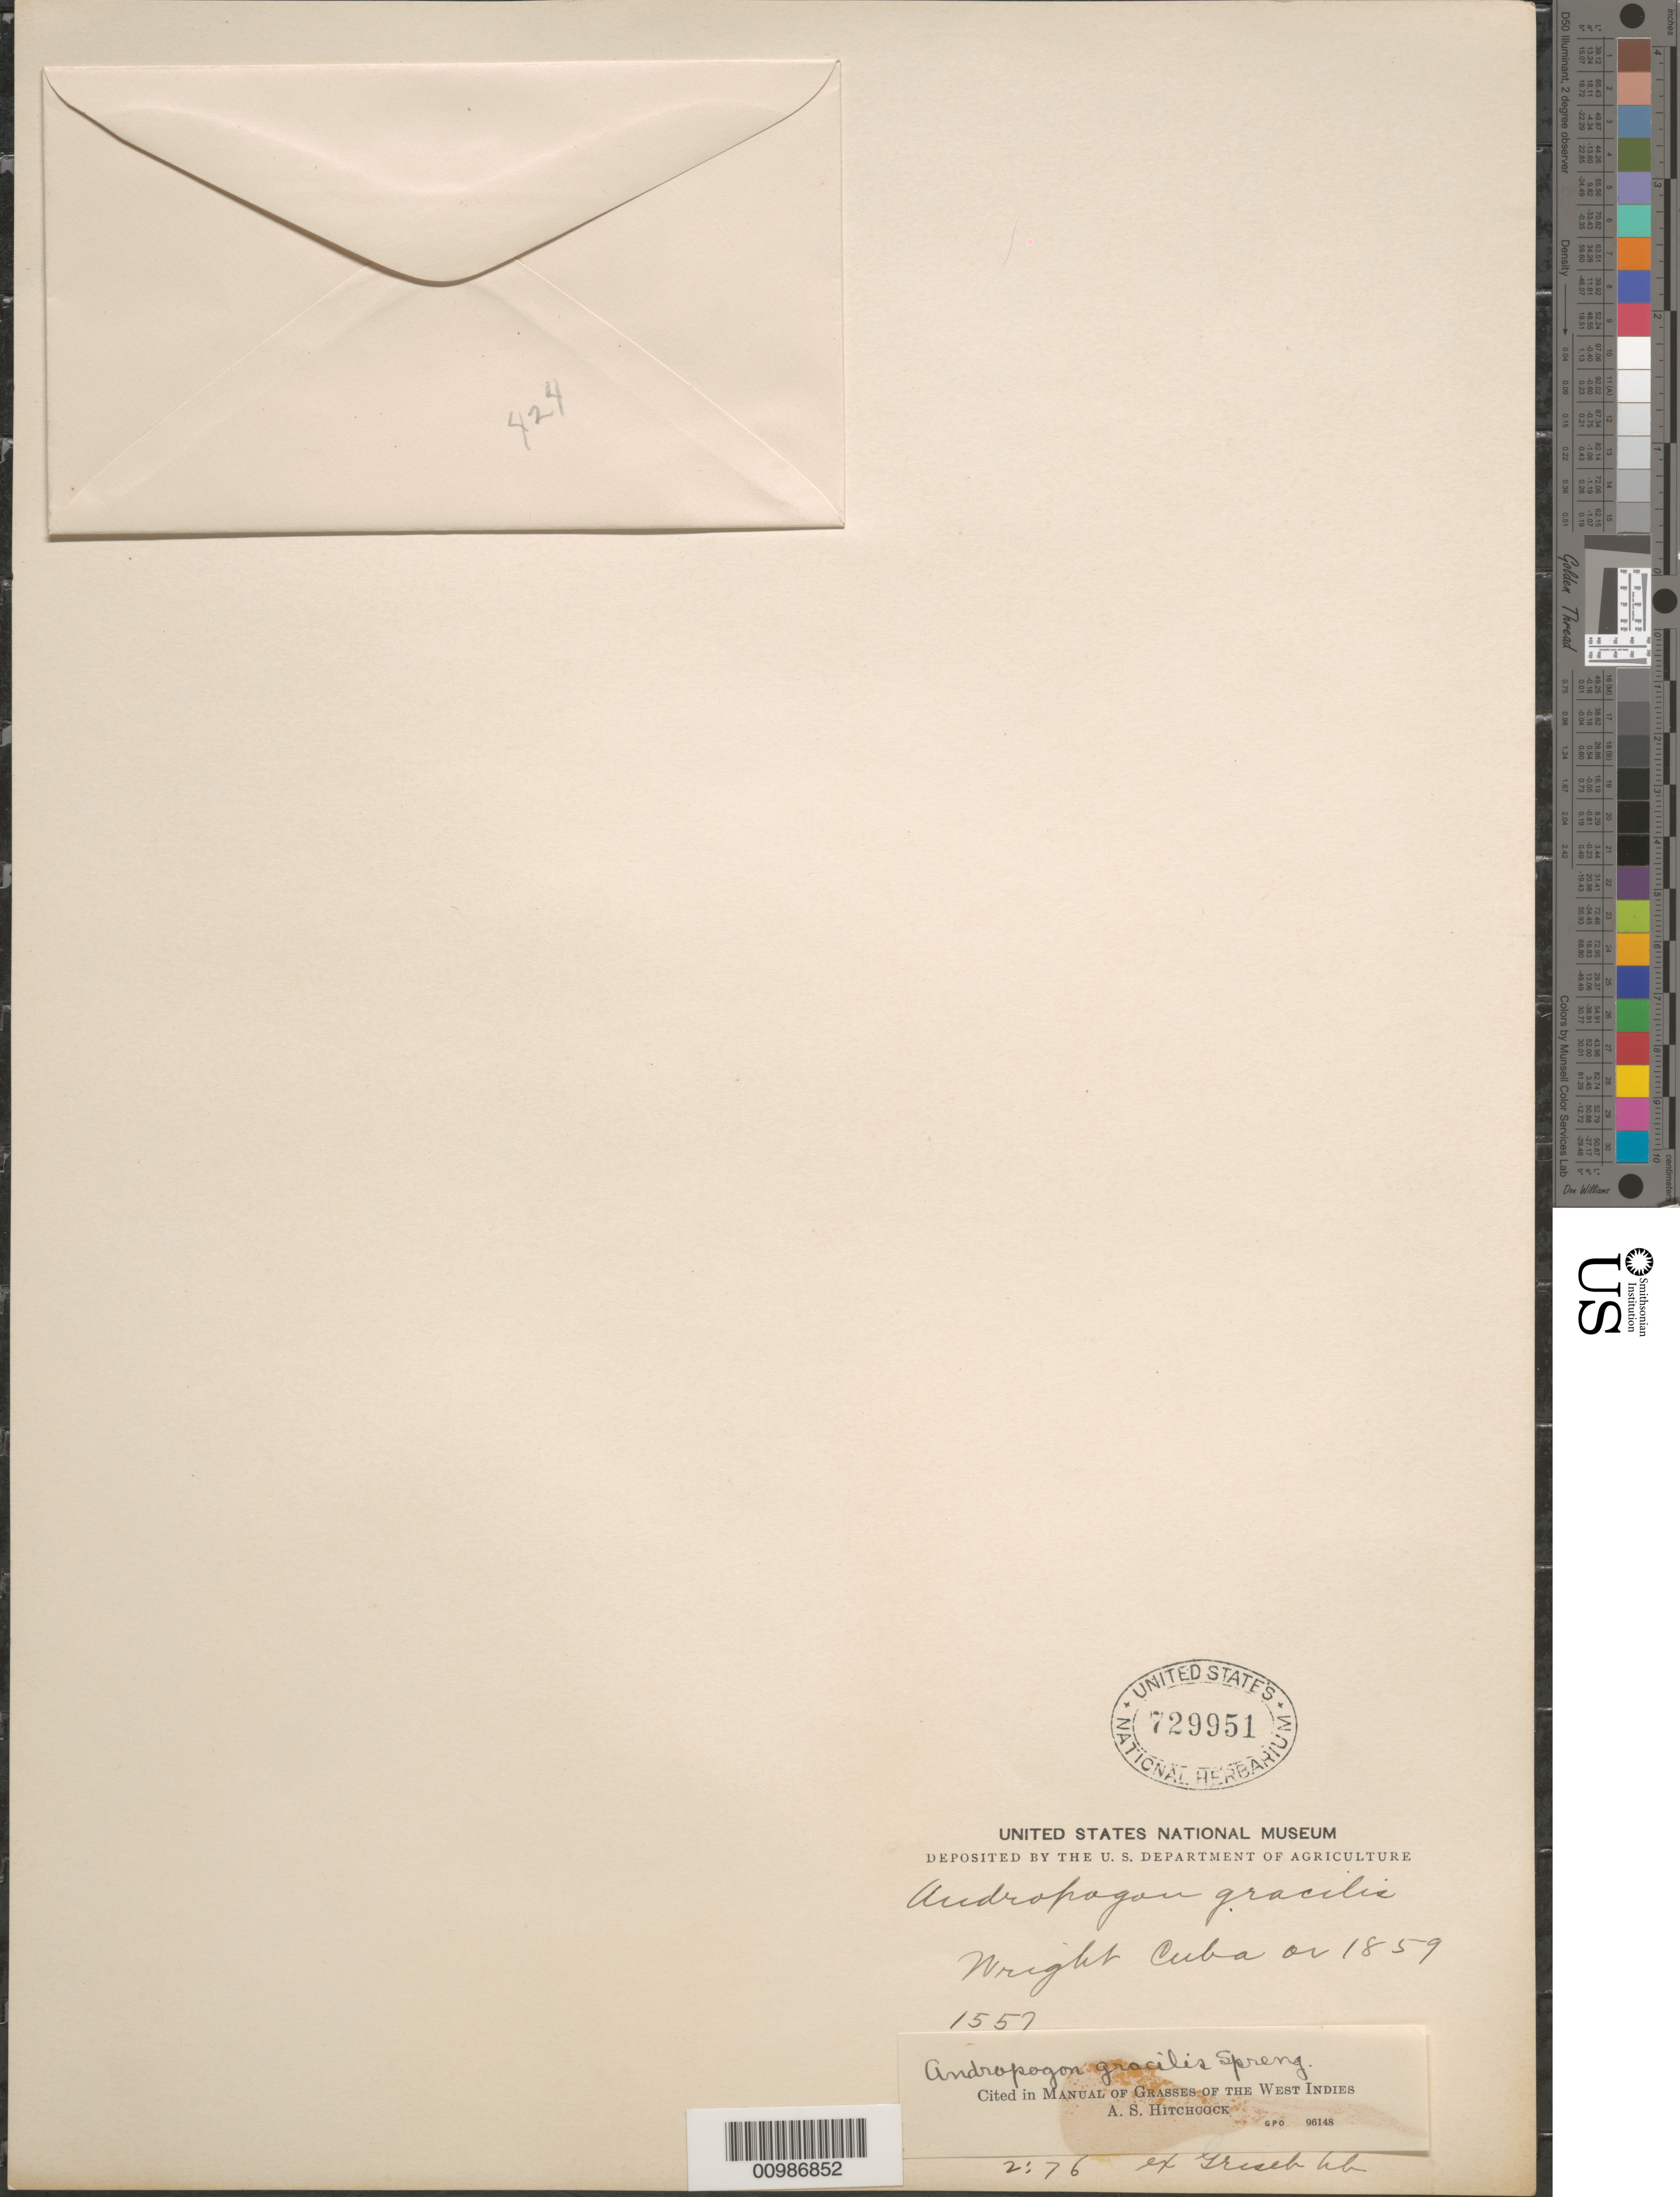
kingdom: Plantae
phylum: Tracheophyta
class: Liliopsida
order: Poales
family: Poaceae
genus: Andropogon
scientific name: Andropogon gracilis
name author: Spreng.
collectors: C. Wright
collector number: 1557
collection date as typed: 1859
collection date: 1859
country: Cuba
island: Cuba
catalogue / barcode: US 729951